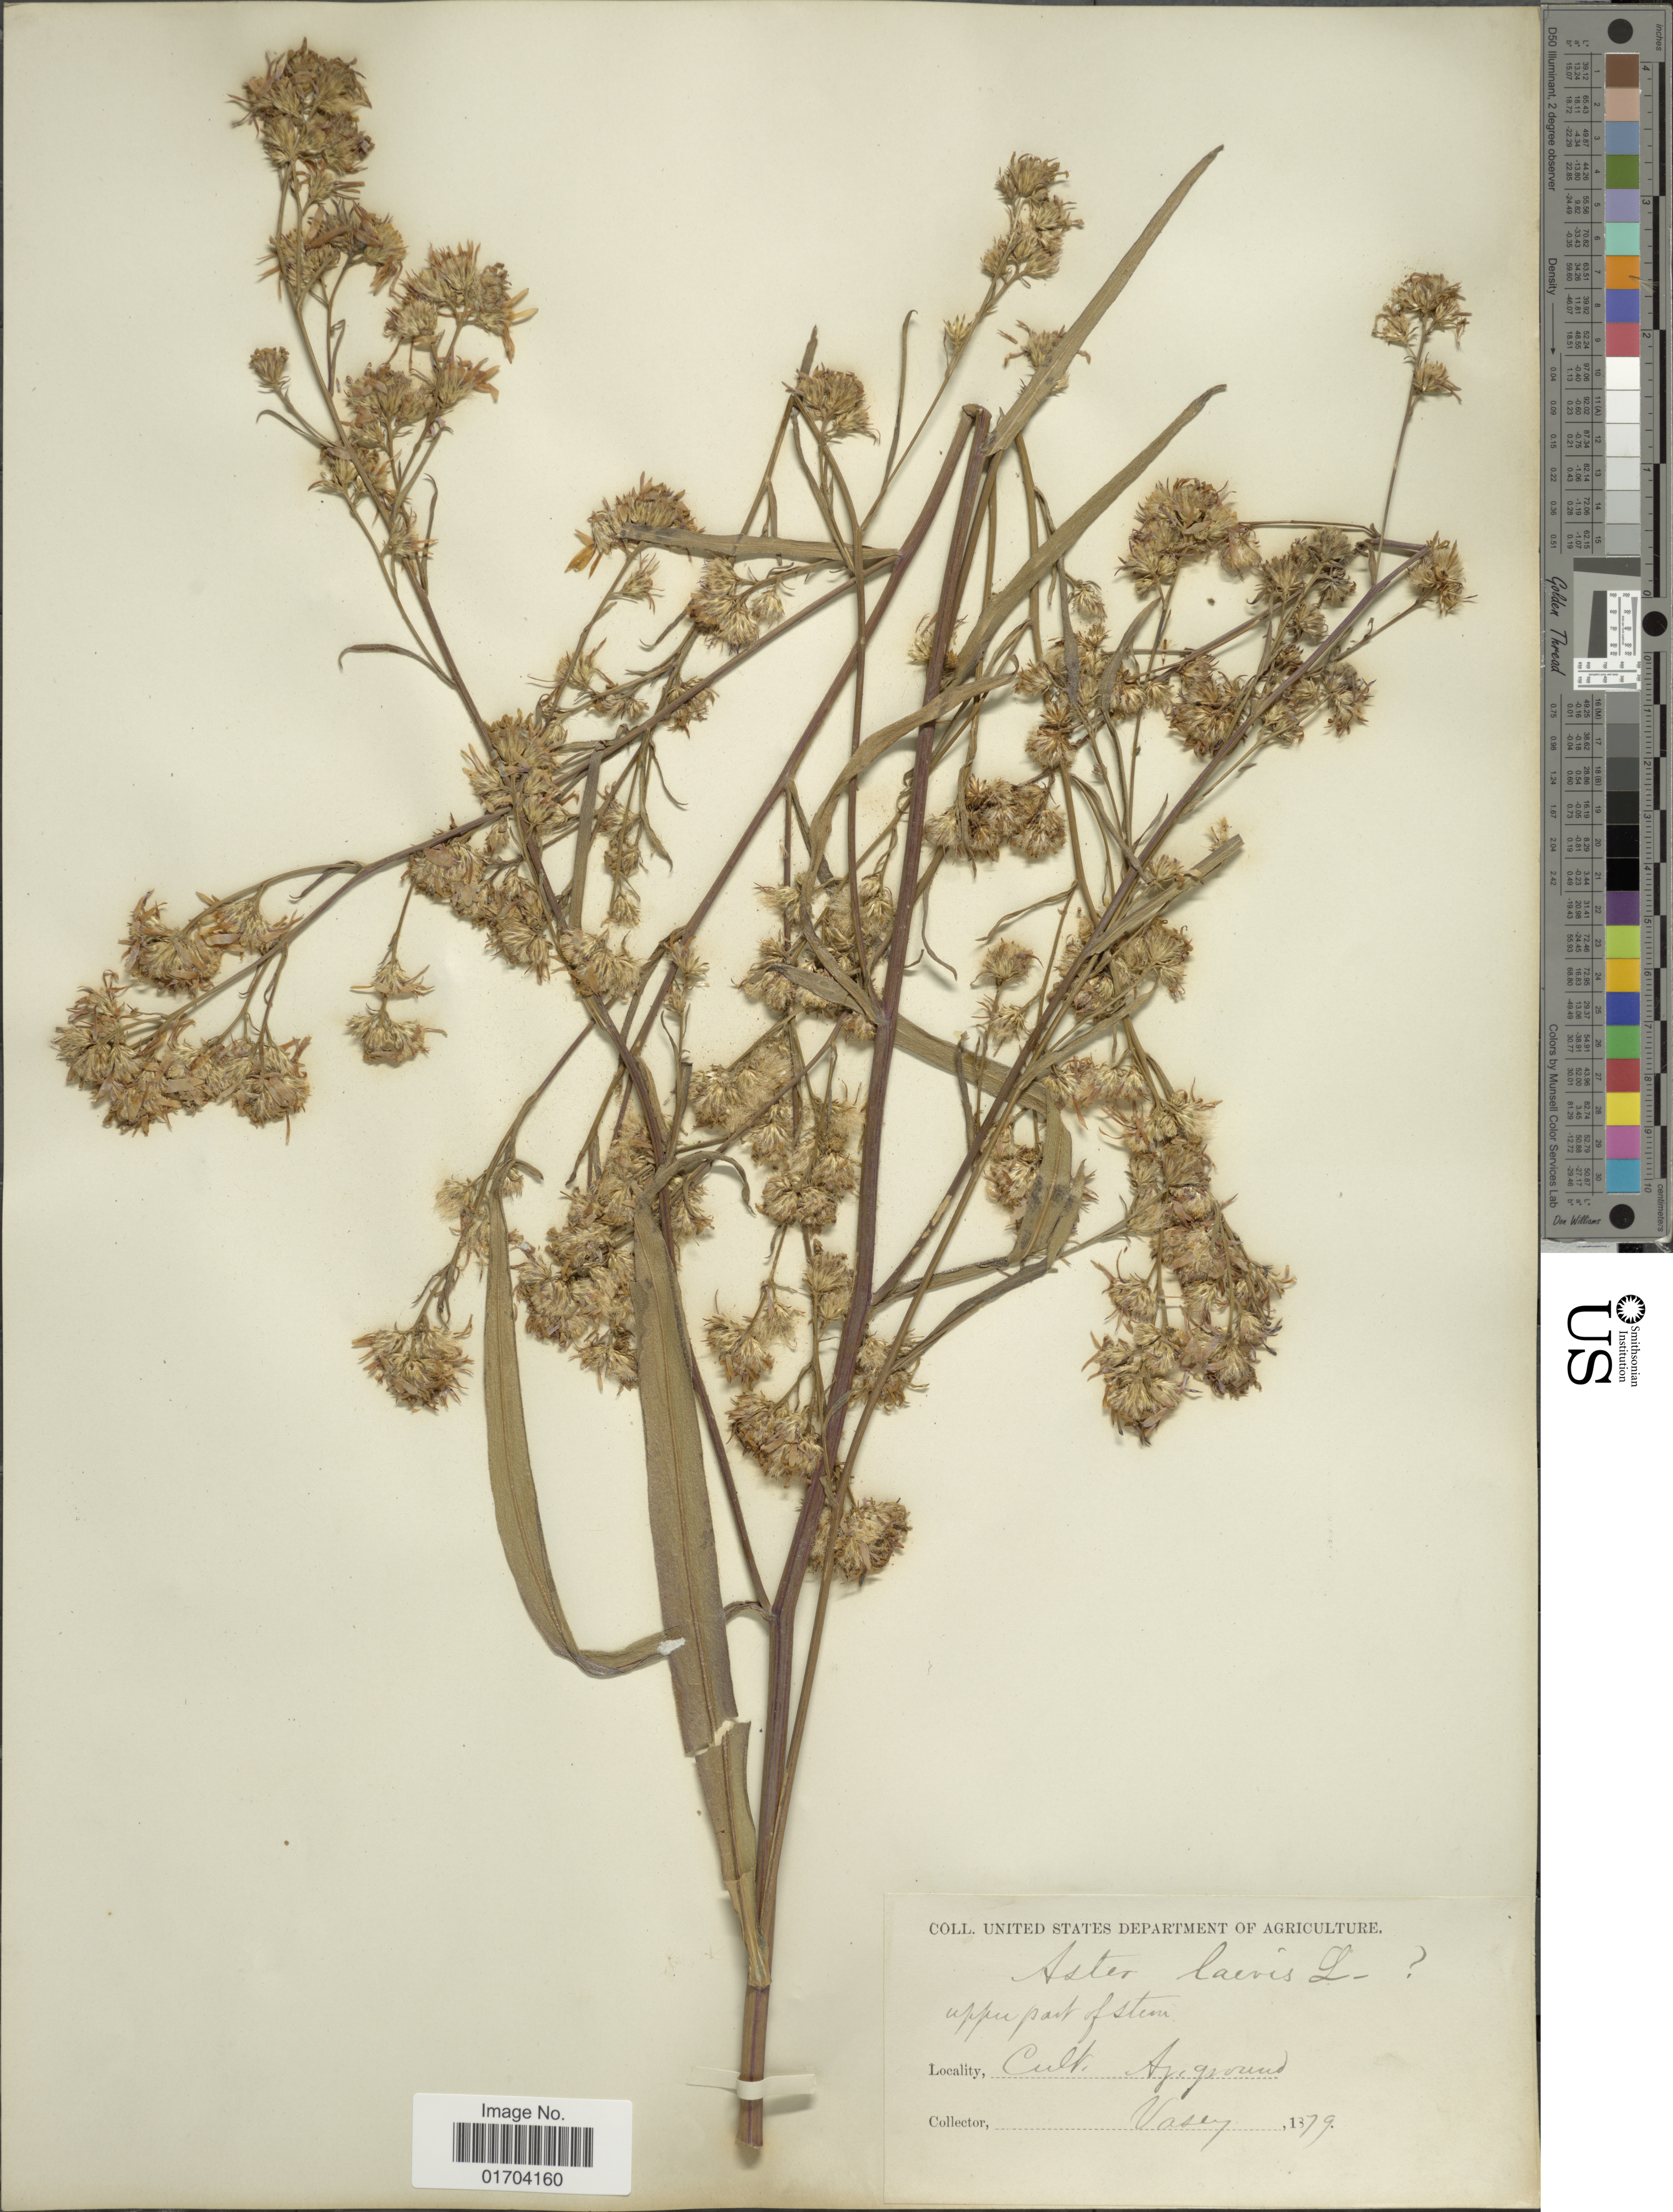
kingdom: Plantae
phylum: Tracheophyta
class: Magnoliopsida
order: Asterales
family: Asteraceae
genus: Symphyotrichum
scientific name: Symphyotrichum sp.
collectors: Vasey, --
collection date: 1879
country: United States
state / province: District of Columbia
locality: Ag. Ground